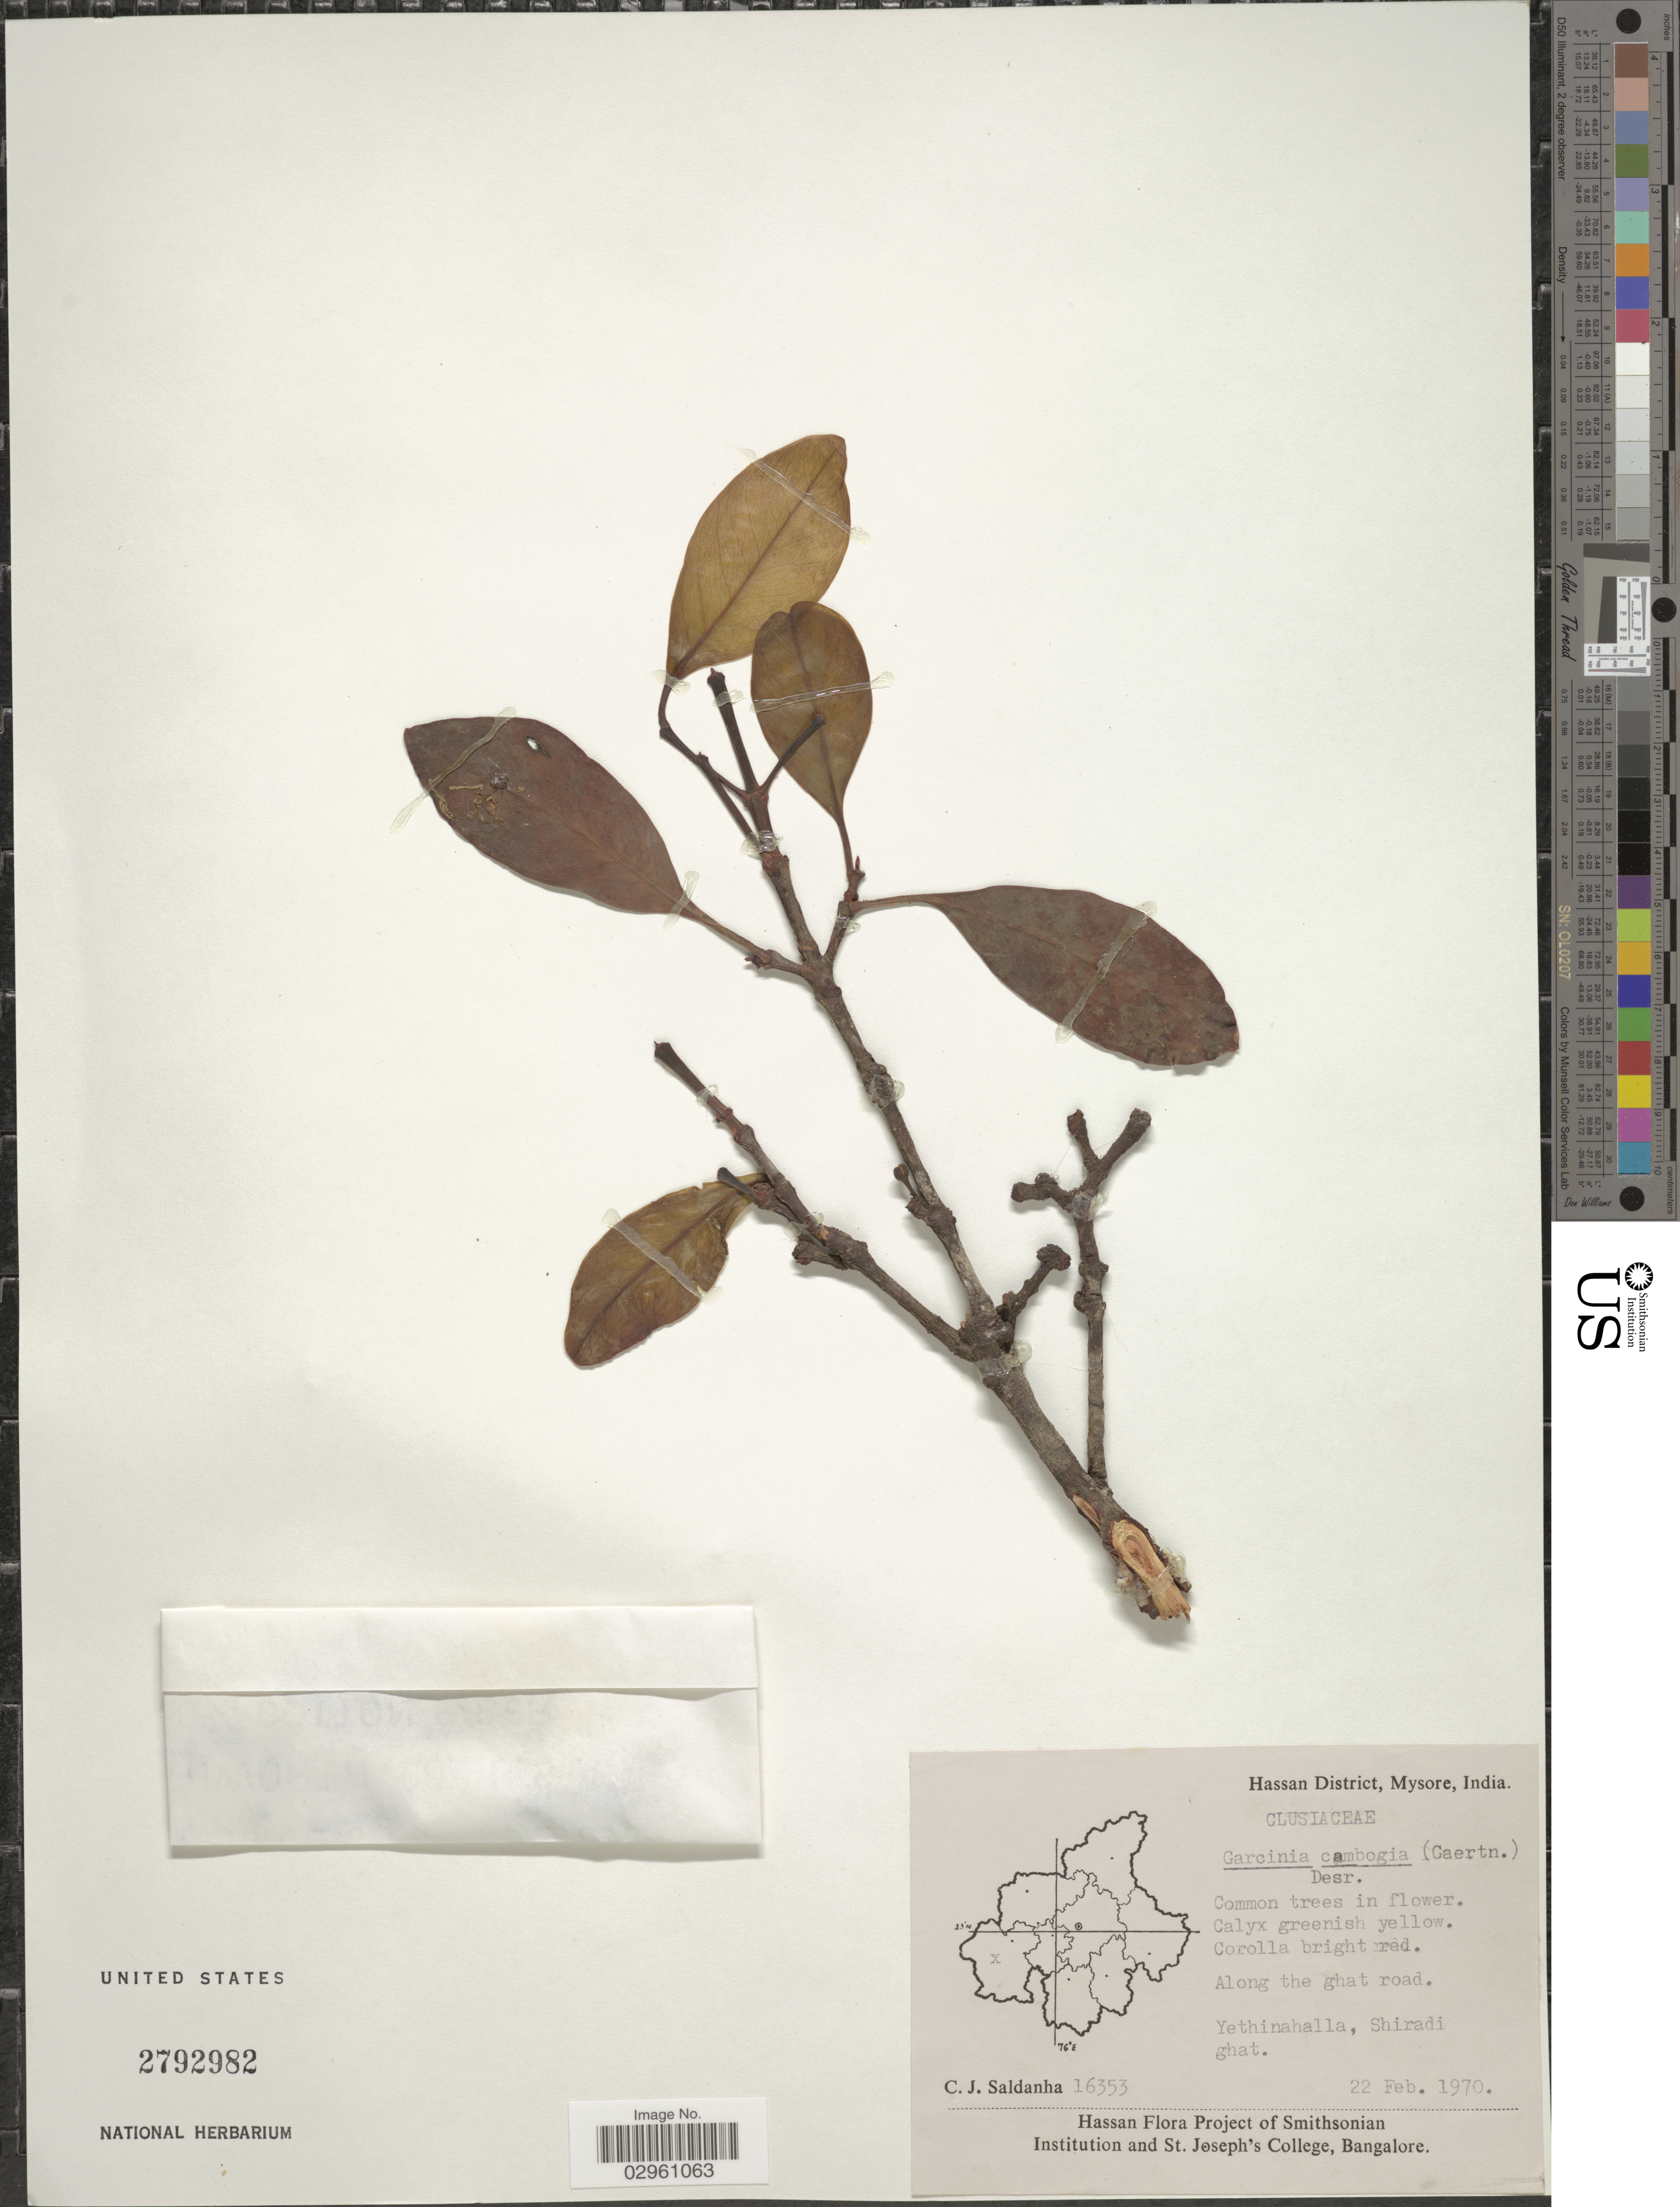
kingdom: Plantae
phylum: Tracheophyta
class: Magnoliopsida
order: Malpighiales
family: Clusiaceae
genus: Garcinia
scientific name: Garcinia cambogia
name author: Desr.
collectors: C. J. Saldanha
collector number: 16353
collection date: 1970-02-22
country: India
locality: Hassan District, Mysore. Along the ghat road. Yethinahalla, Shiradi ghat.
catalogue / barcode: US 2792982